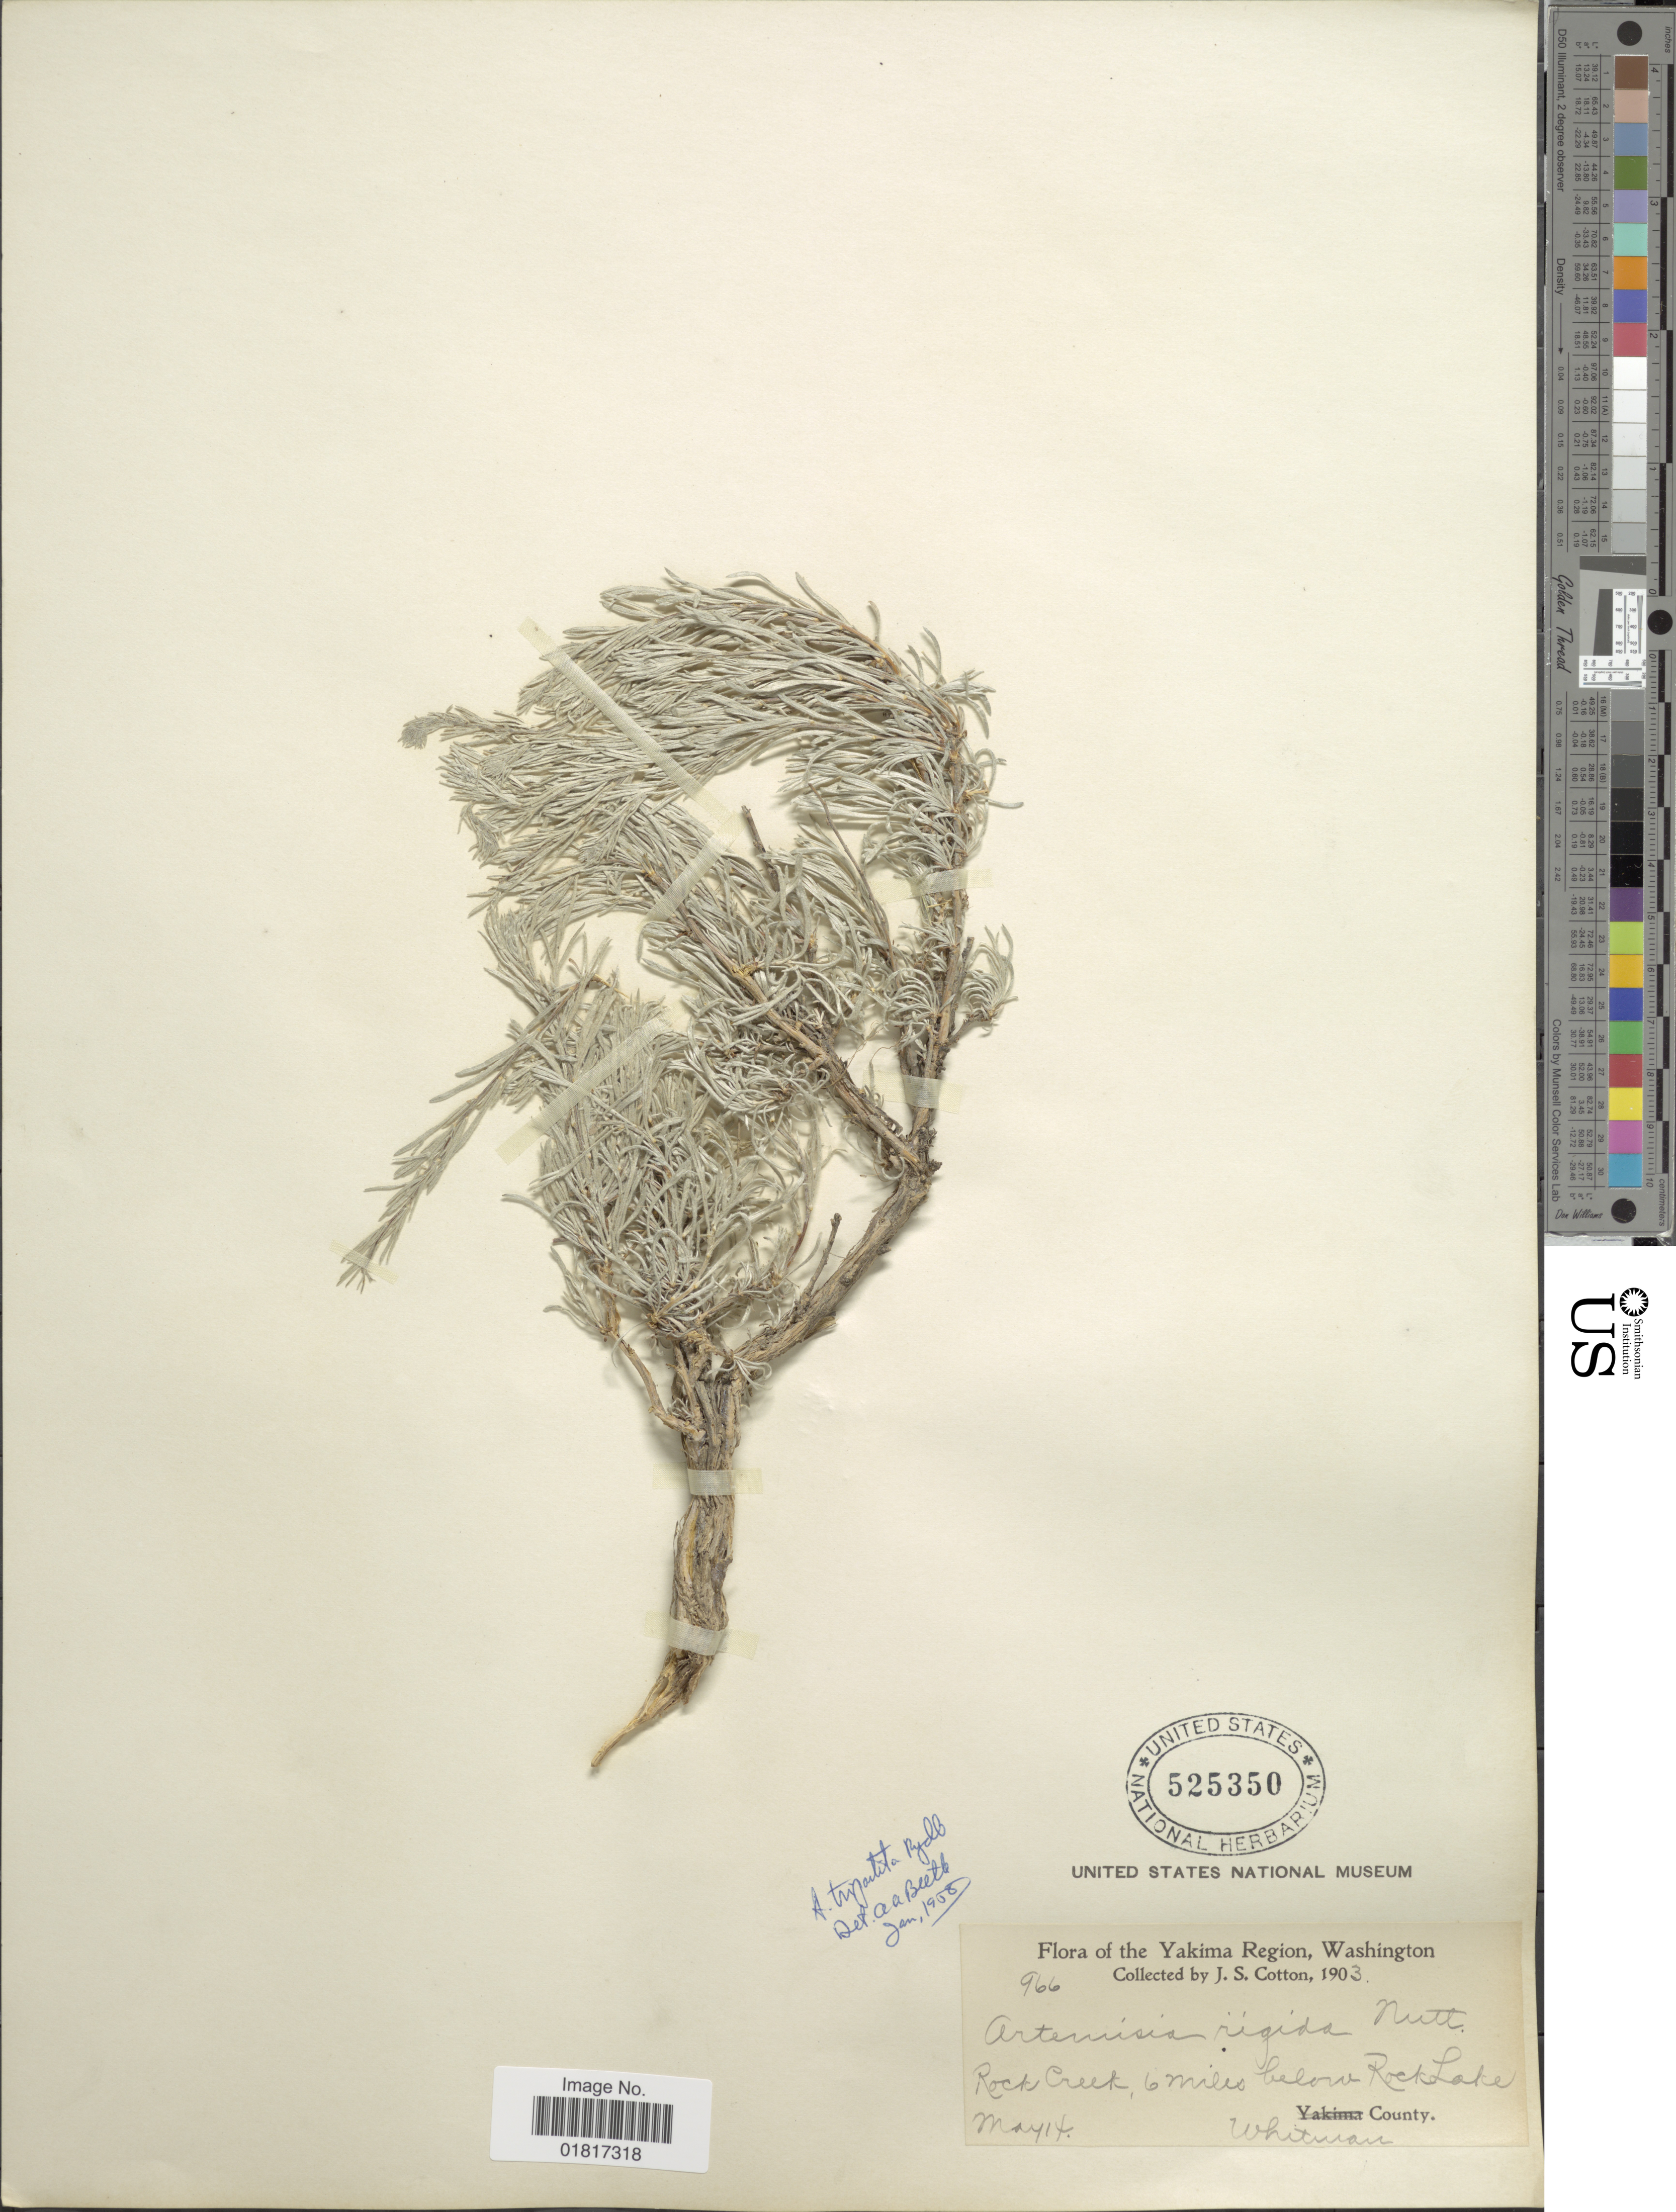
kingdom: Plantae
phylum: Tracheophyta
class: Magnoliopsida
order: Asterales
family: Asteraceae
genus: Artemisia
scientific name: Artemisia tripartita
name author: Rydb.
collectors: J. S. Cotton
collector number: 966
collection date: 1903-05-14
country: United States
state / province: Washington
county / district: Whitman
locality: Yakima region, Rock Creek, 6 miles below Rock Lake, Whitman County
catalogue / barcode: US 525350